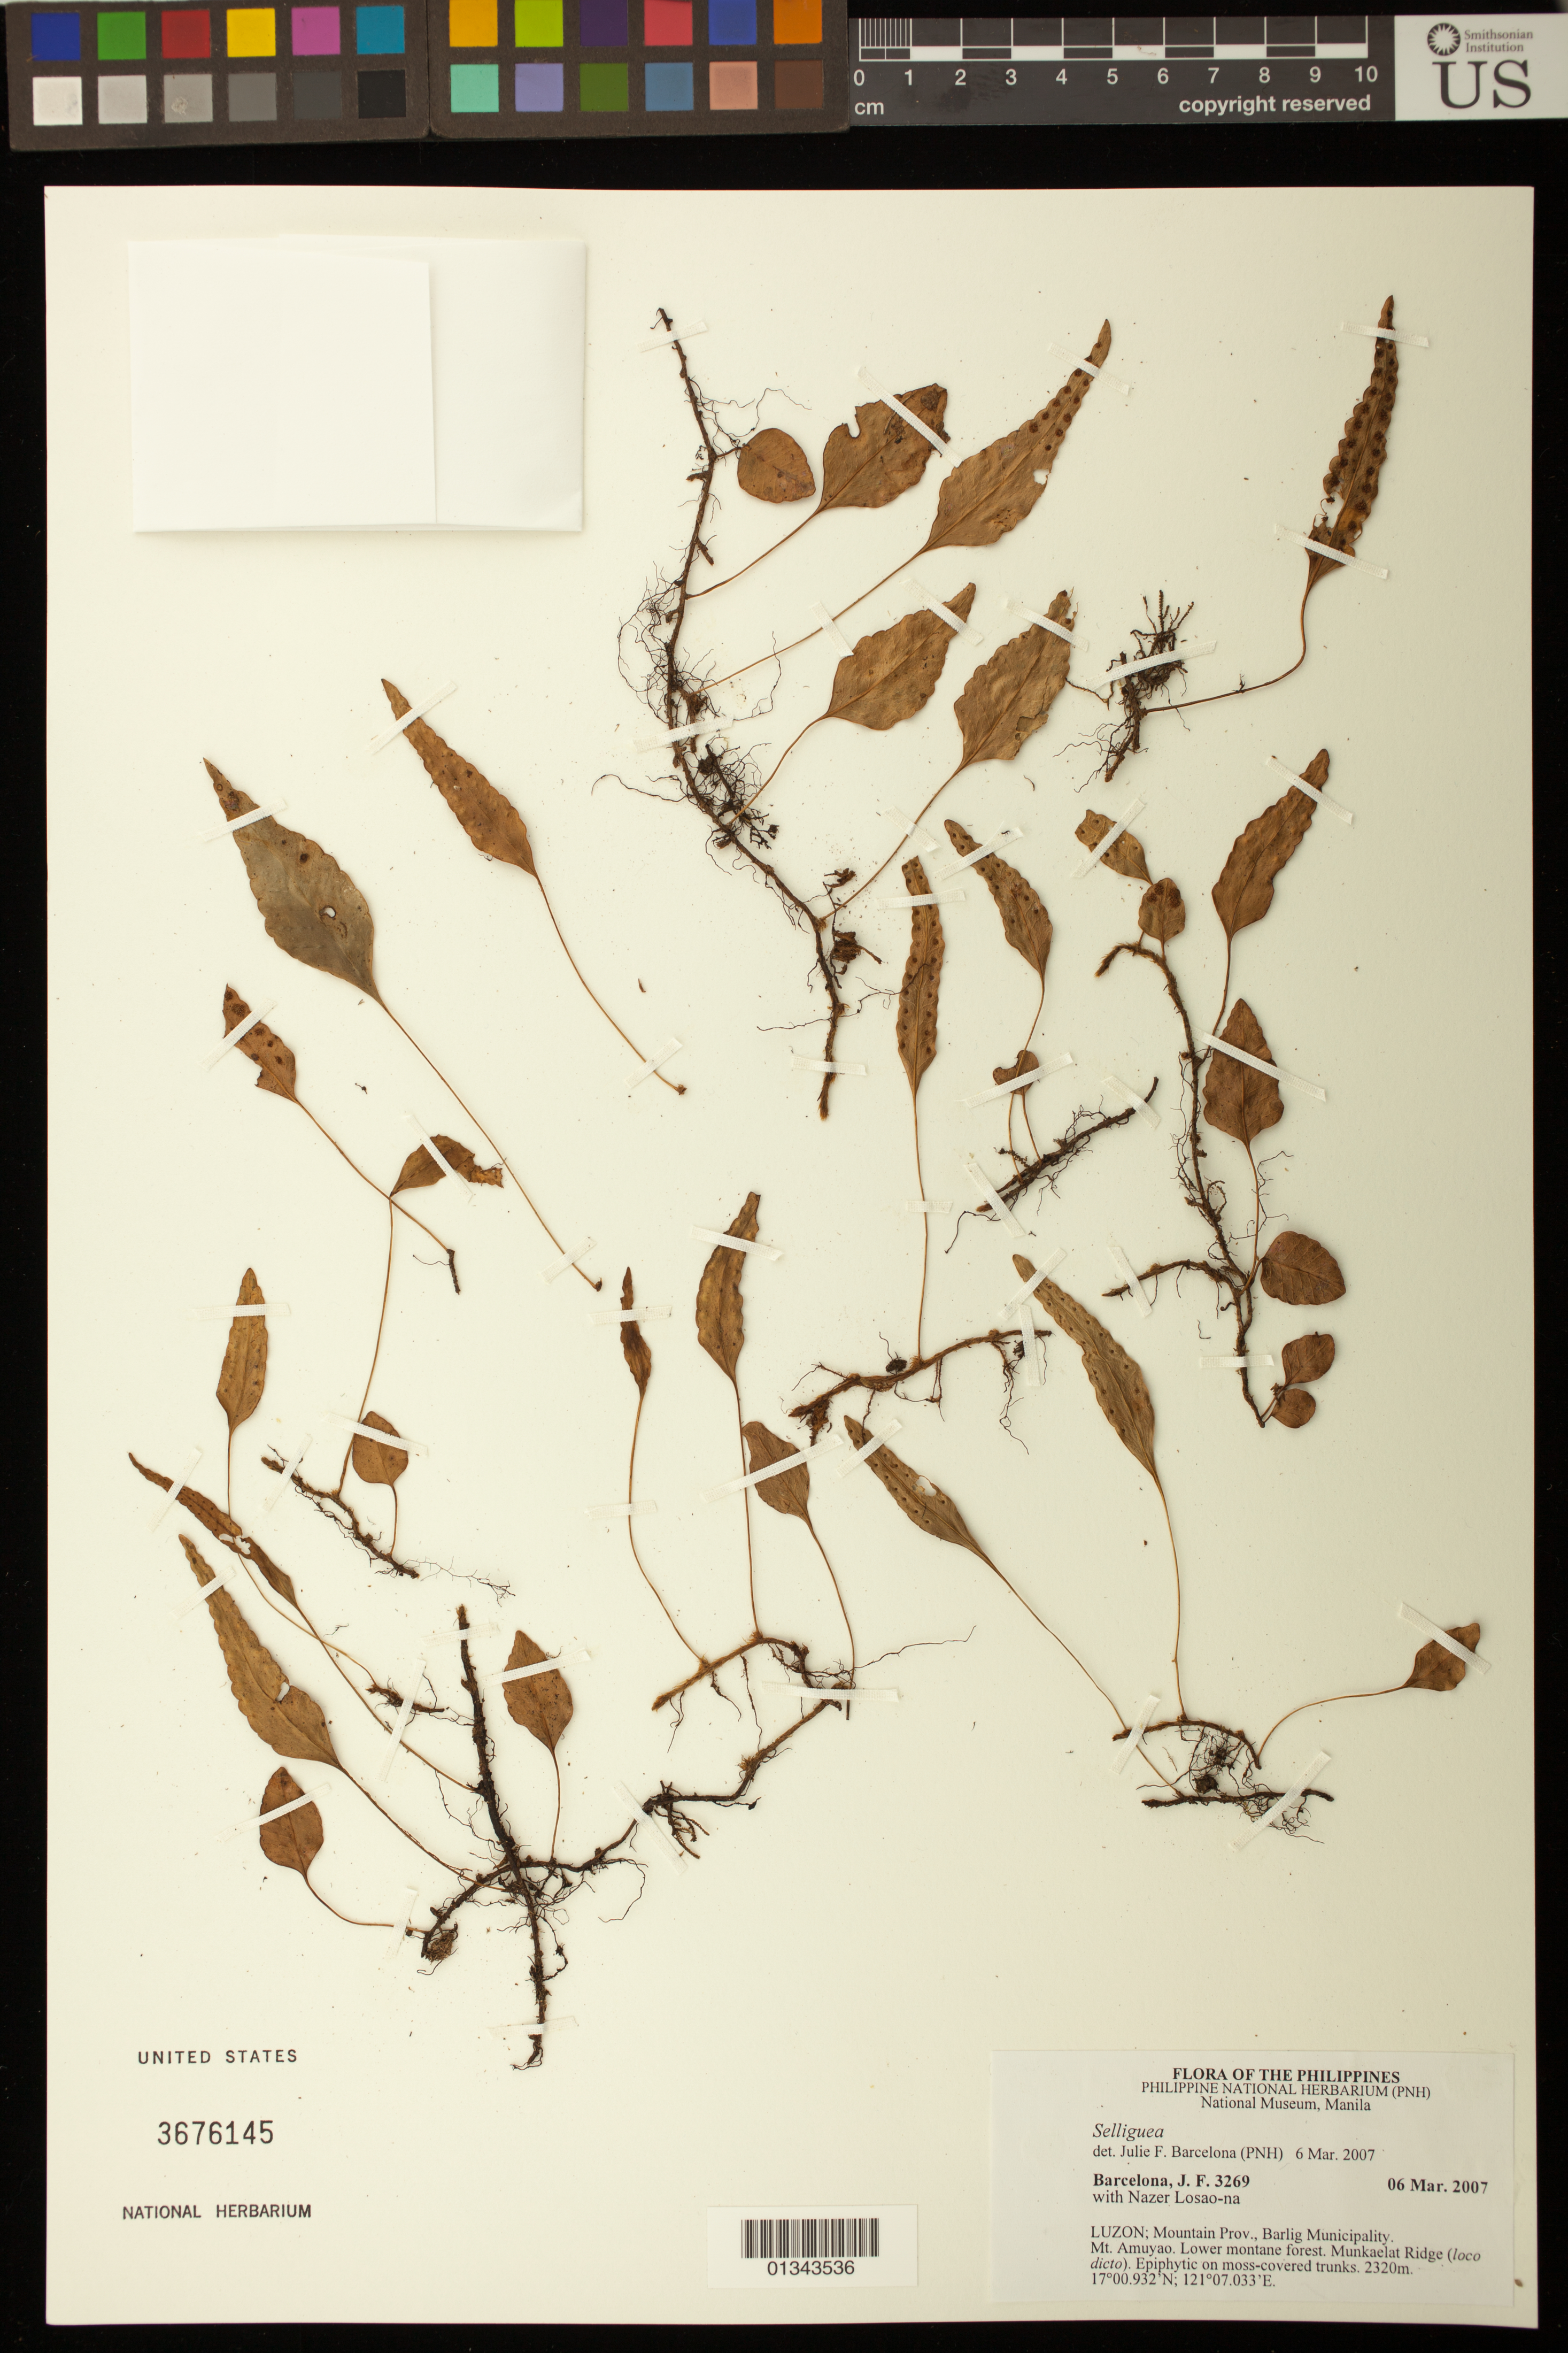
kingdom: Plantae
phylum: Tracheophyta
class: Polypodiopsida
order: Polypodiales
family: Polypodiaceae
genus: Selliguea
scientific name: Selliguea sp.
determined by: Barcelona, J. F.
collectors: J. F. Barcelona & N. Losao-na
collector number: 3269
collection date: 2007-03-06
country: Philippines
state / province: Cordillera (Administrative Region)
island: Luzon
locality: Luzon; Mountain Prov., Barlig Municipality, Mt. Amuyao, Munkaelat Ridge (loco dicto).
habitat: Lower montane forest.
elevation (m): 2320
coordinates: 17 00.932 N, 121 07.033 E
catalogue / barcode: US 3676145